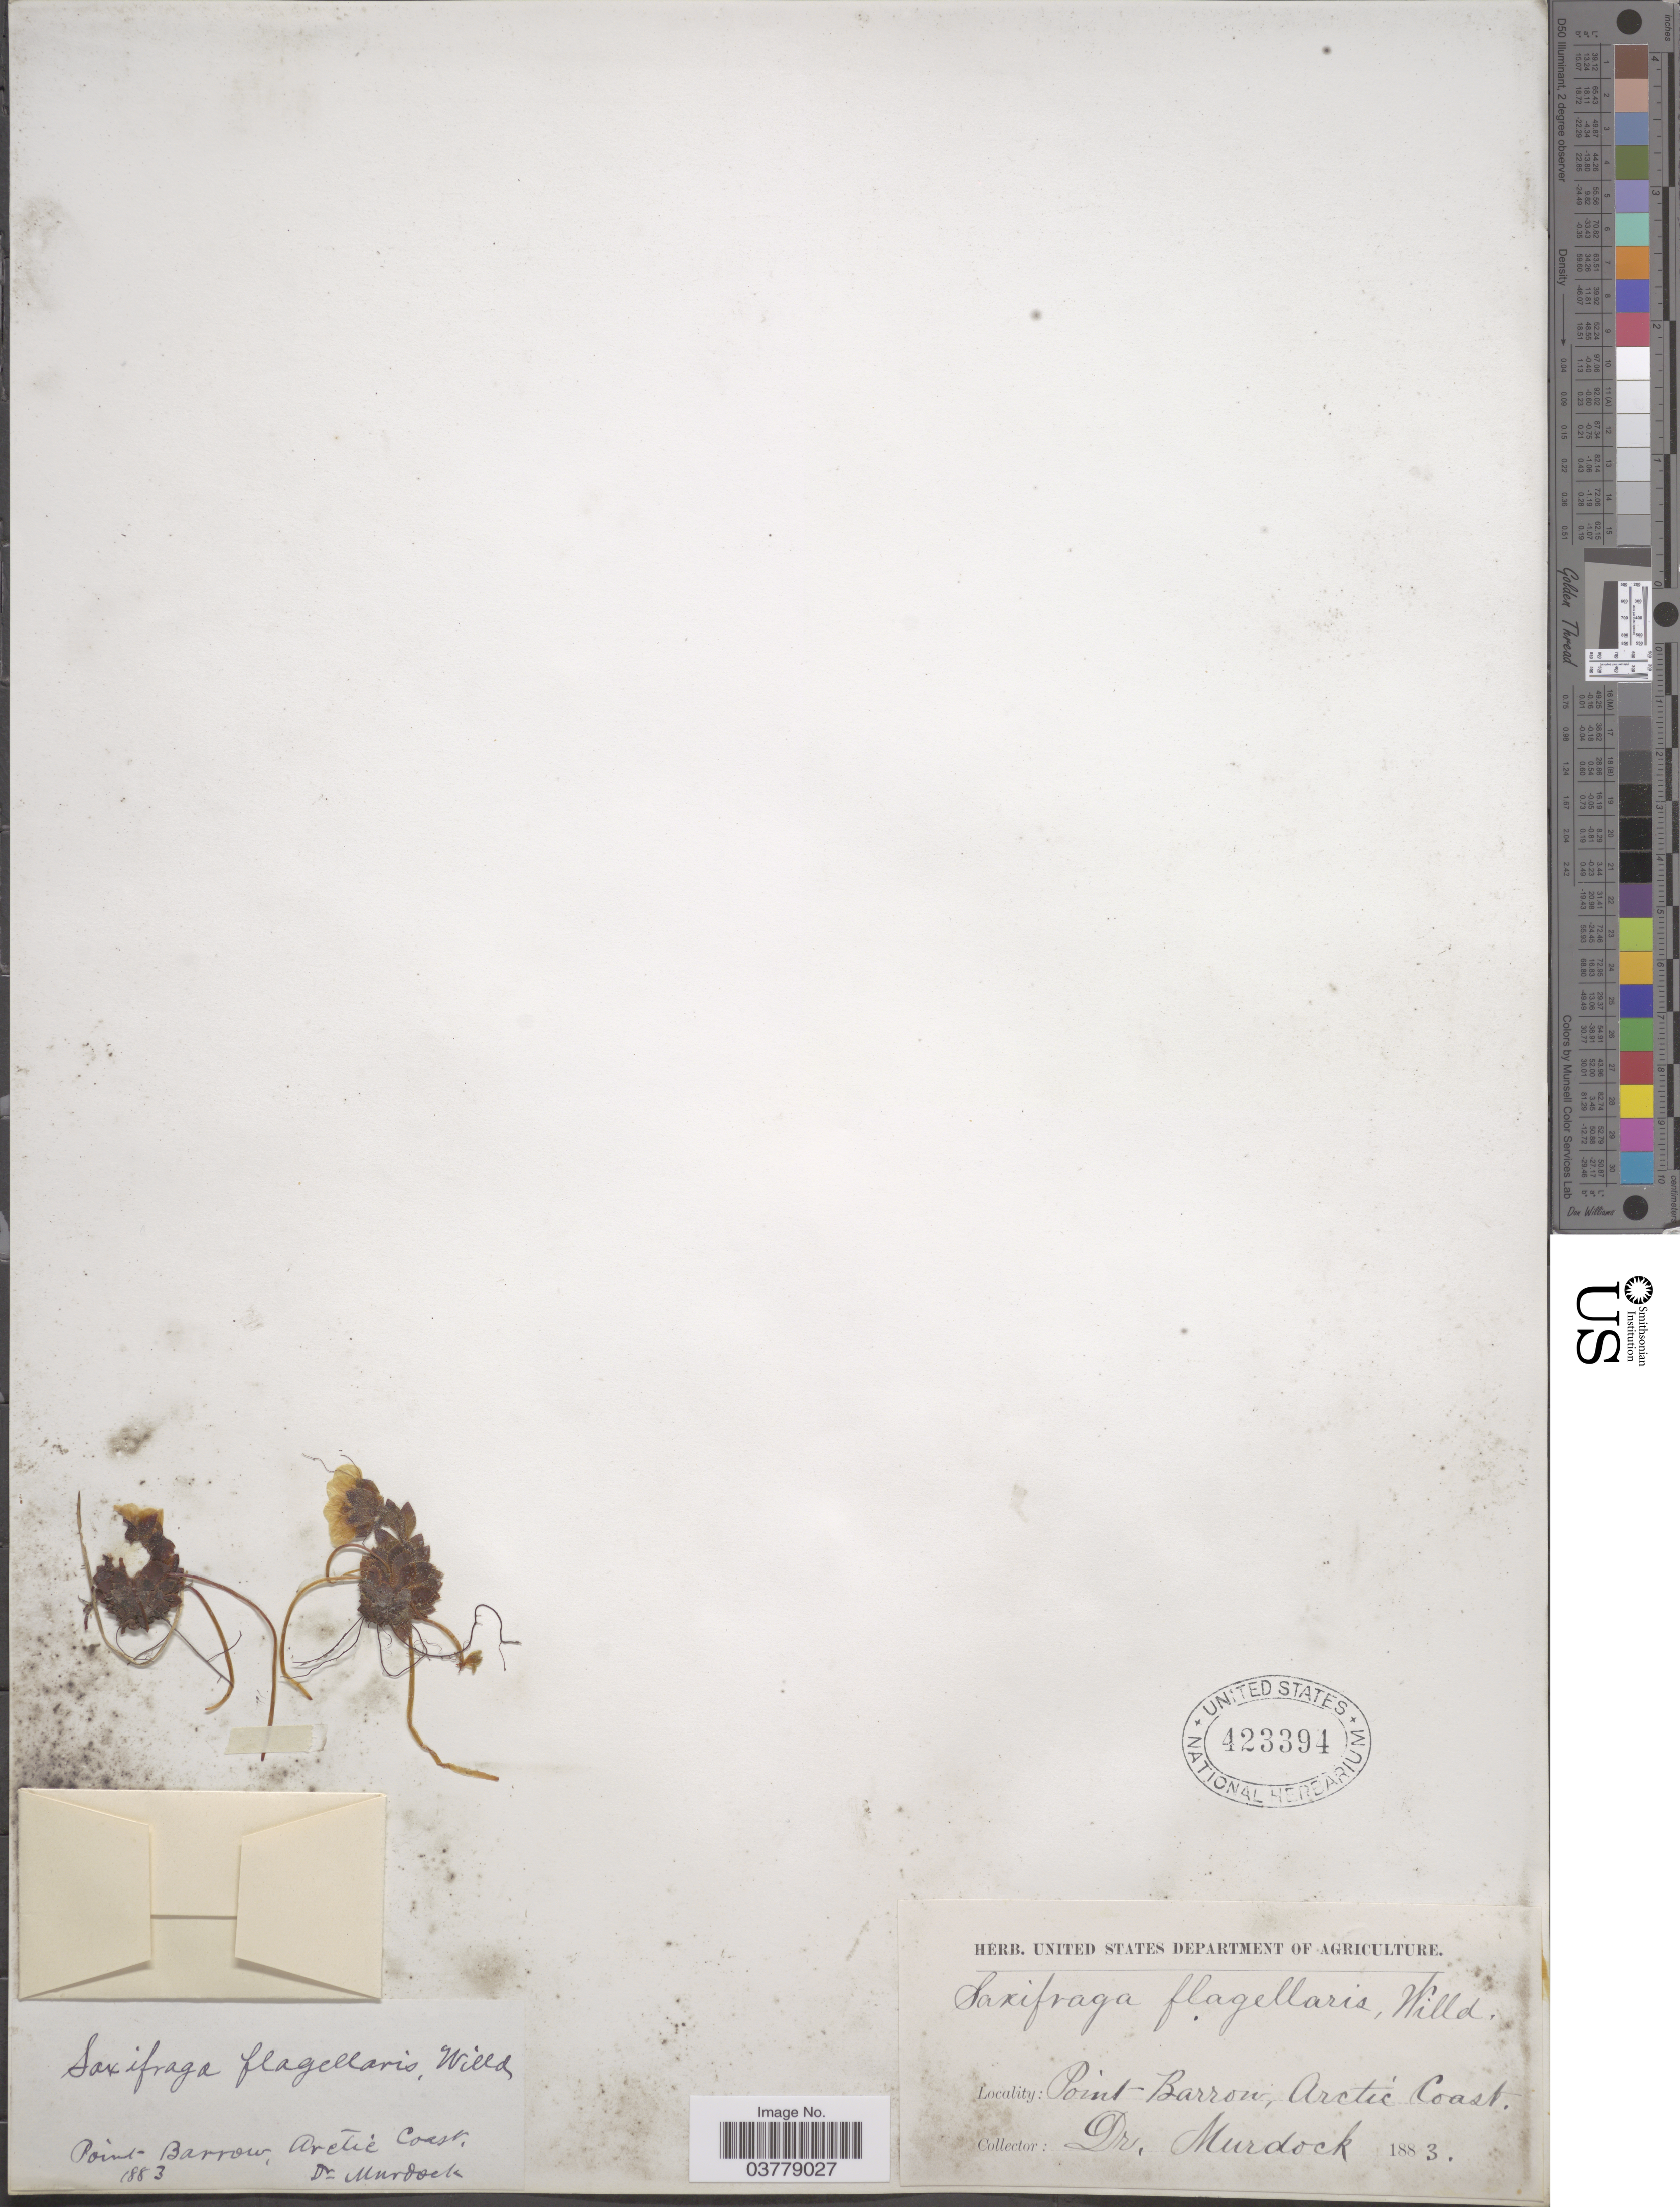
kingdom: Plantae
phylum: Tracheophyta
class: Magnoliopsida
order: Saxifragales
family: Saxifragaceae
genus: Saxifraga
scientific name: Saxifraga flagellaris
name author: Willd. ex Sternb.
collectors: -. Murdock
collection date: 1883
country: United States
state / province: Alaska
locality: Point Barrow, Arctic Coast.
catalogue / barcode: US 423394